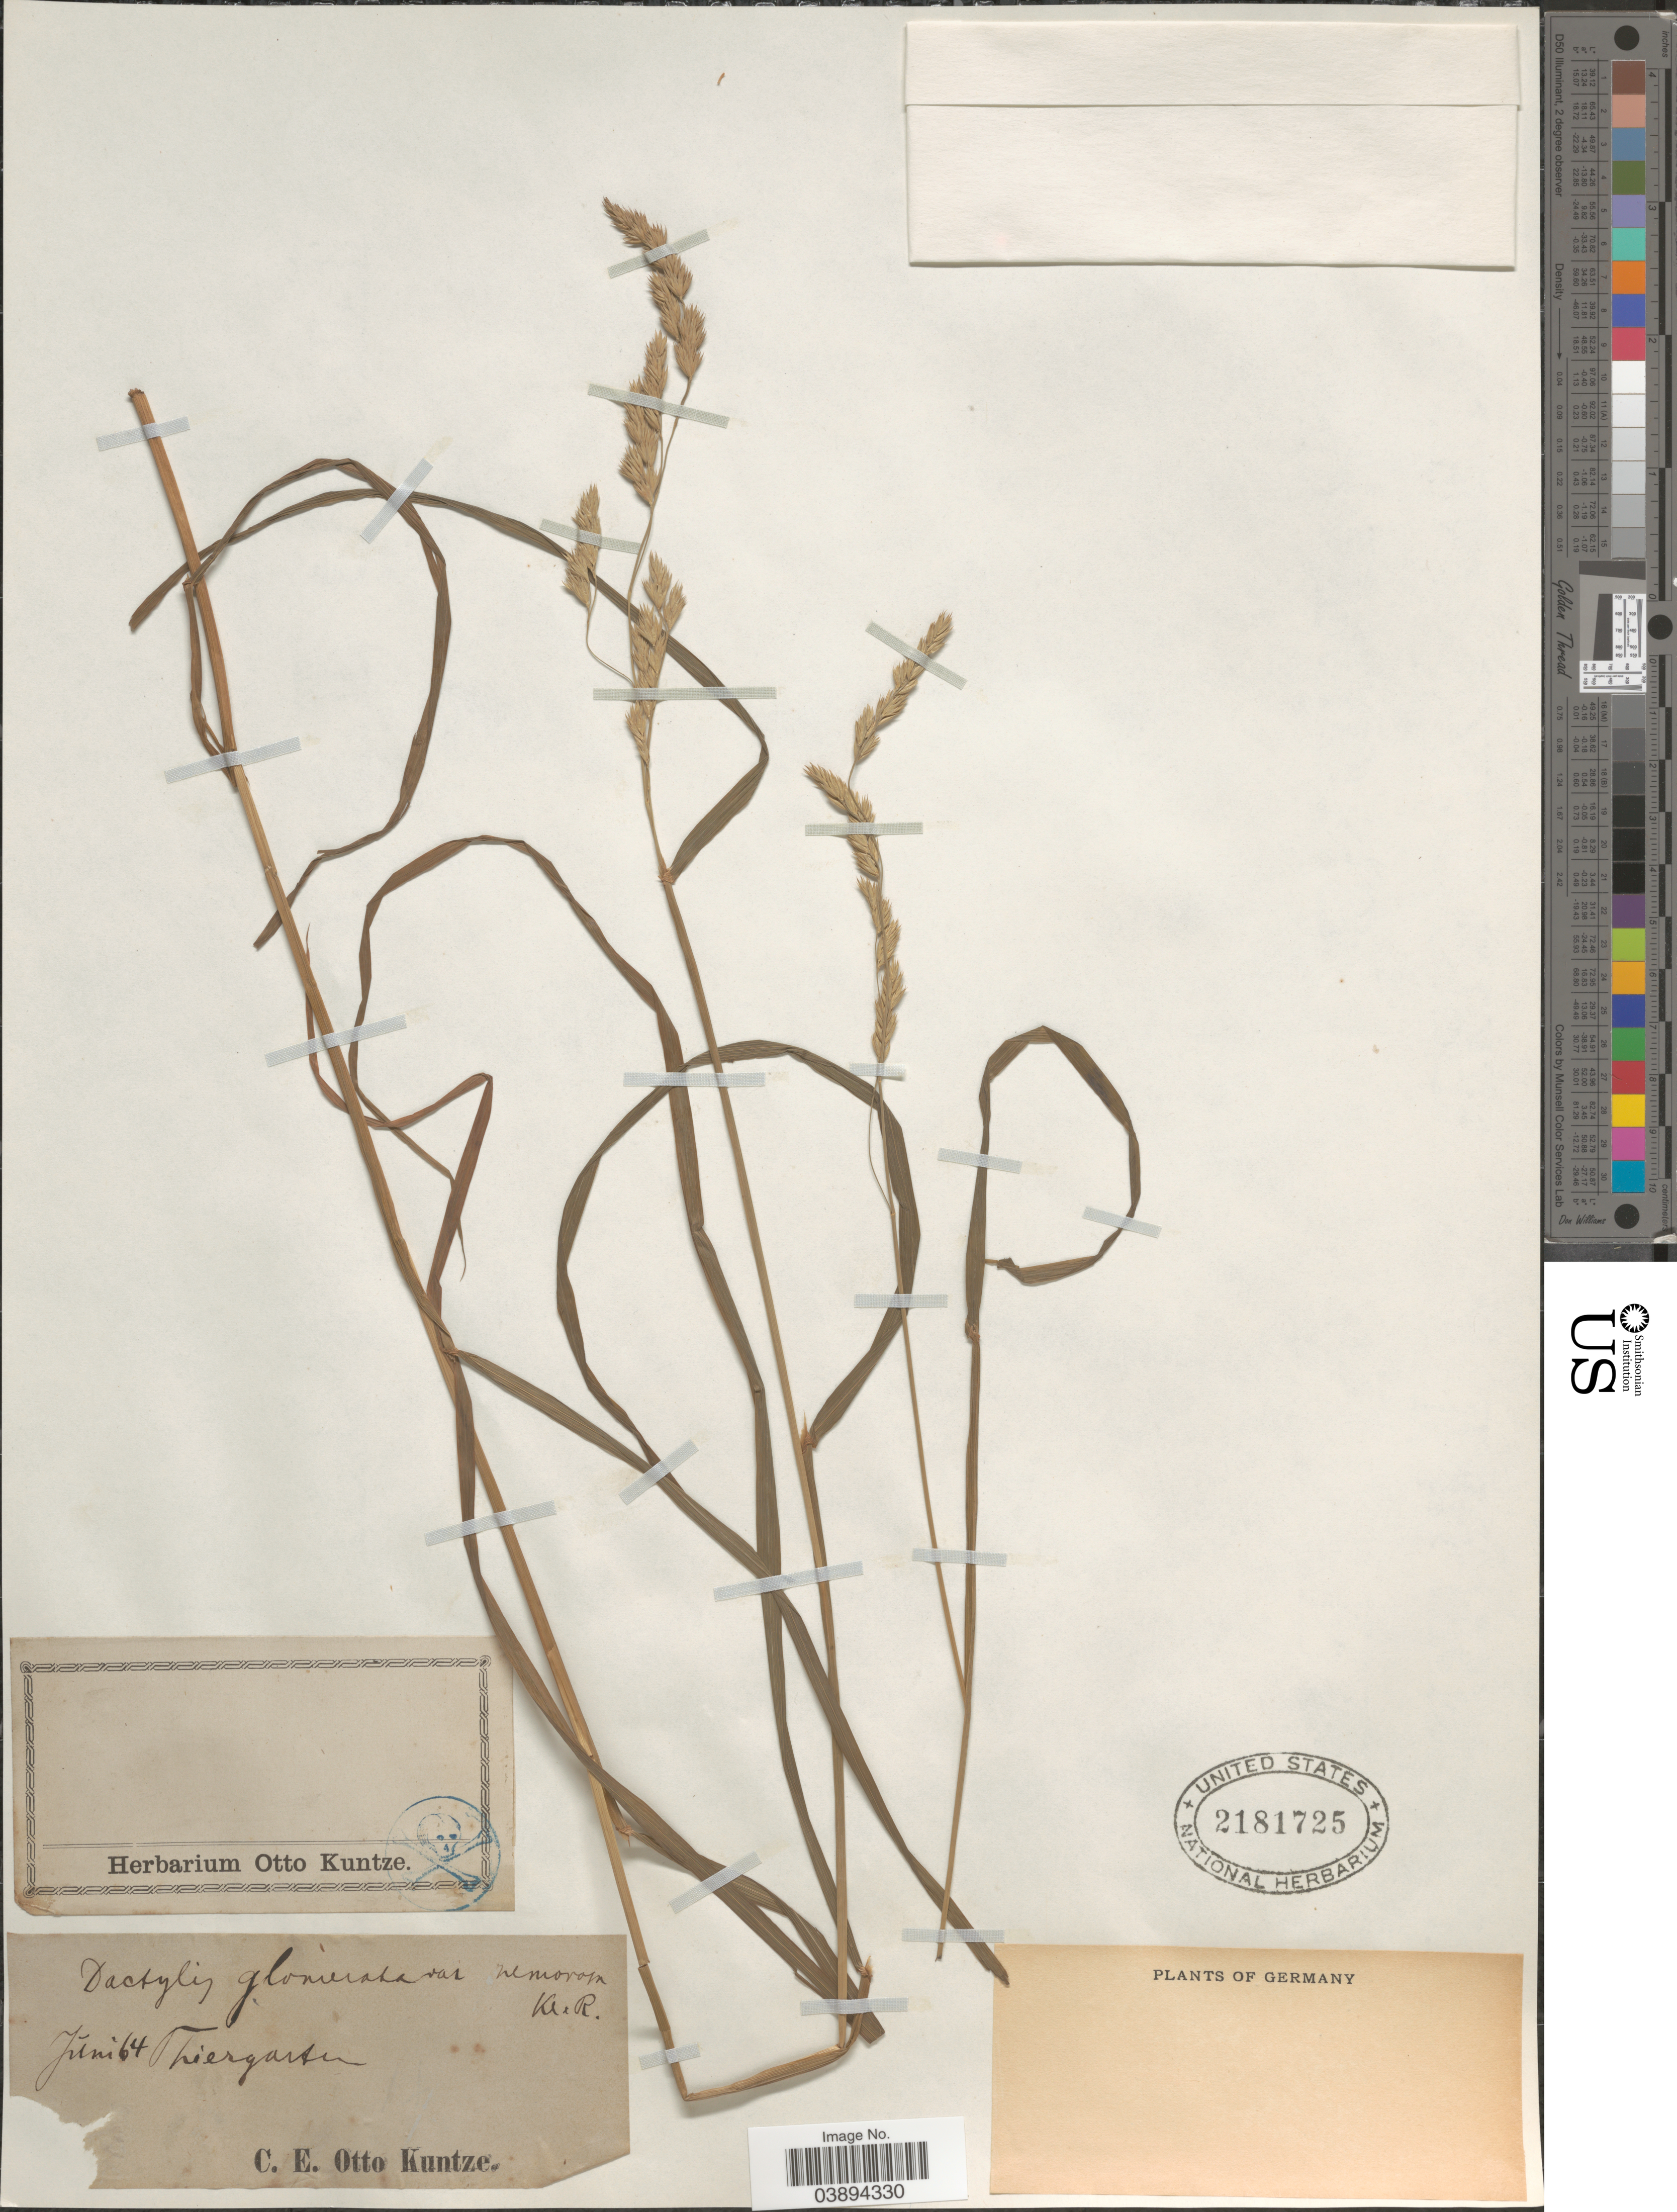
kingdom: Plantae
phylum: Tracheophyta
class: Liliopsida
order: Poales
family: Poaceae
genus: Dactylis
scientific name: Dactylis glomerata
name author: L.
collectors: C.E.O. Kuntze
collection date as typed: Transcribed d/m/y: /6/64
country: Germany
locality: Thiergarten.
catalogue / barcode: US 2181725